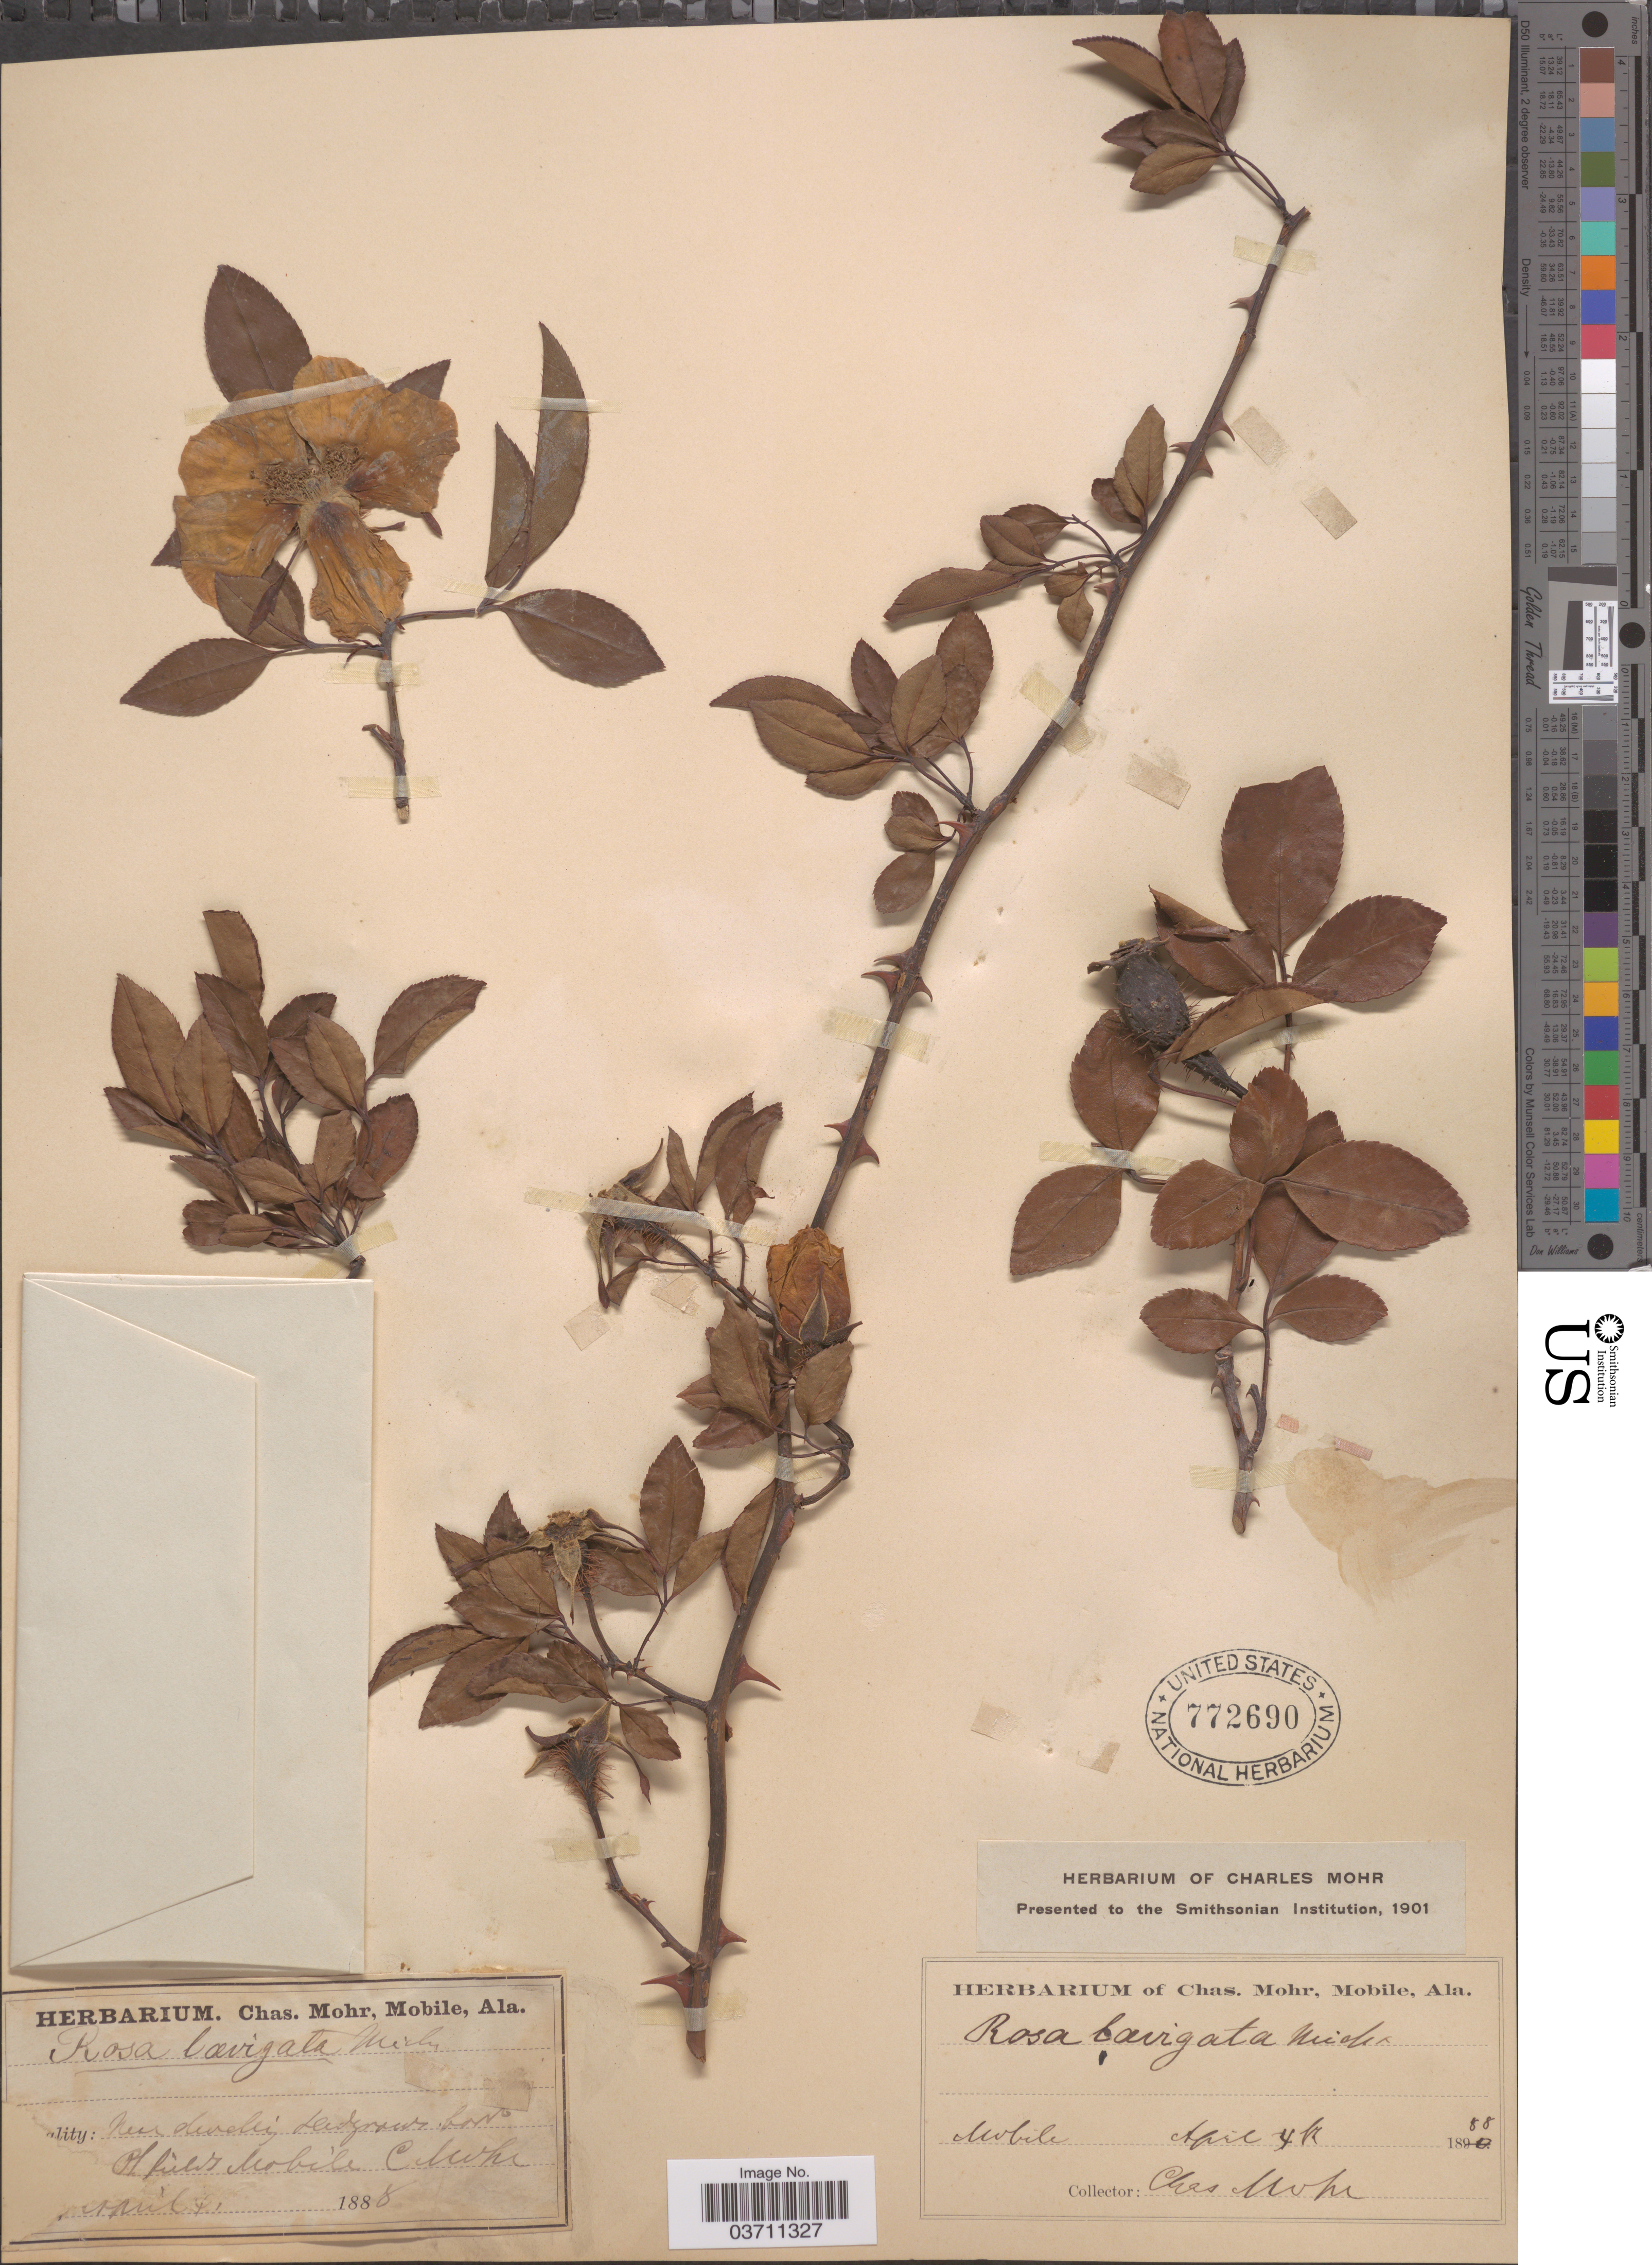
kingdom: Plantae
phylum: Tracheophyta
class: Magnoliopsida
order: Rosales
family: Rosaceae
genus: Rosa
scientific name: Rosa laevigata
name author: Michx.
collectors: Mohr, C. T. (herbarium)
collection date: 1888-04-04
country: United States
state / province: Alabama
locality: Mobile.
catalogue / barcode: US 772690